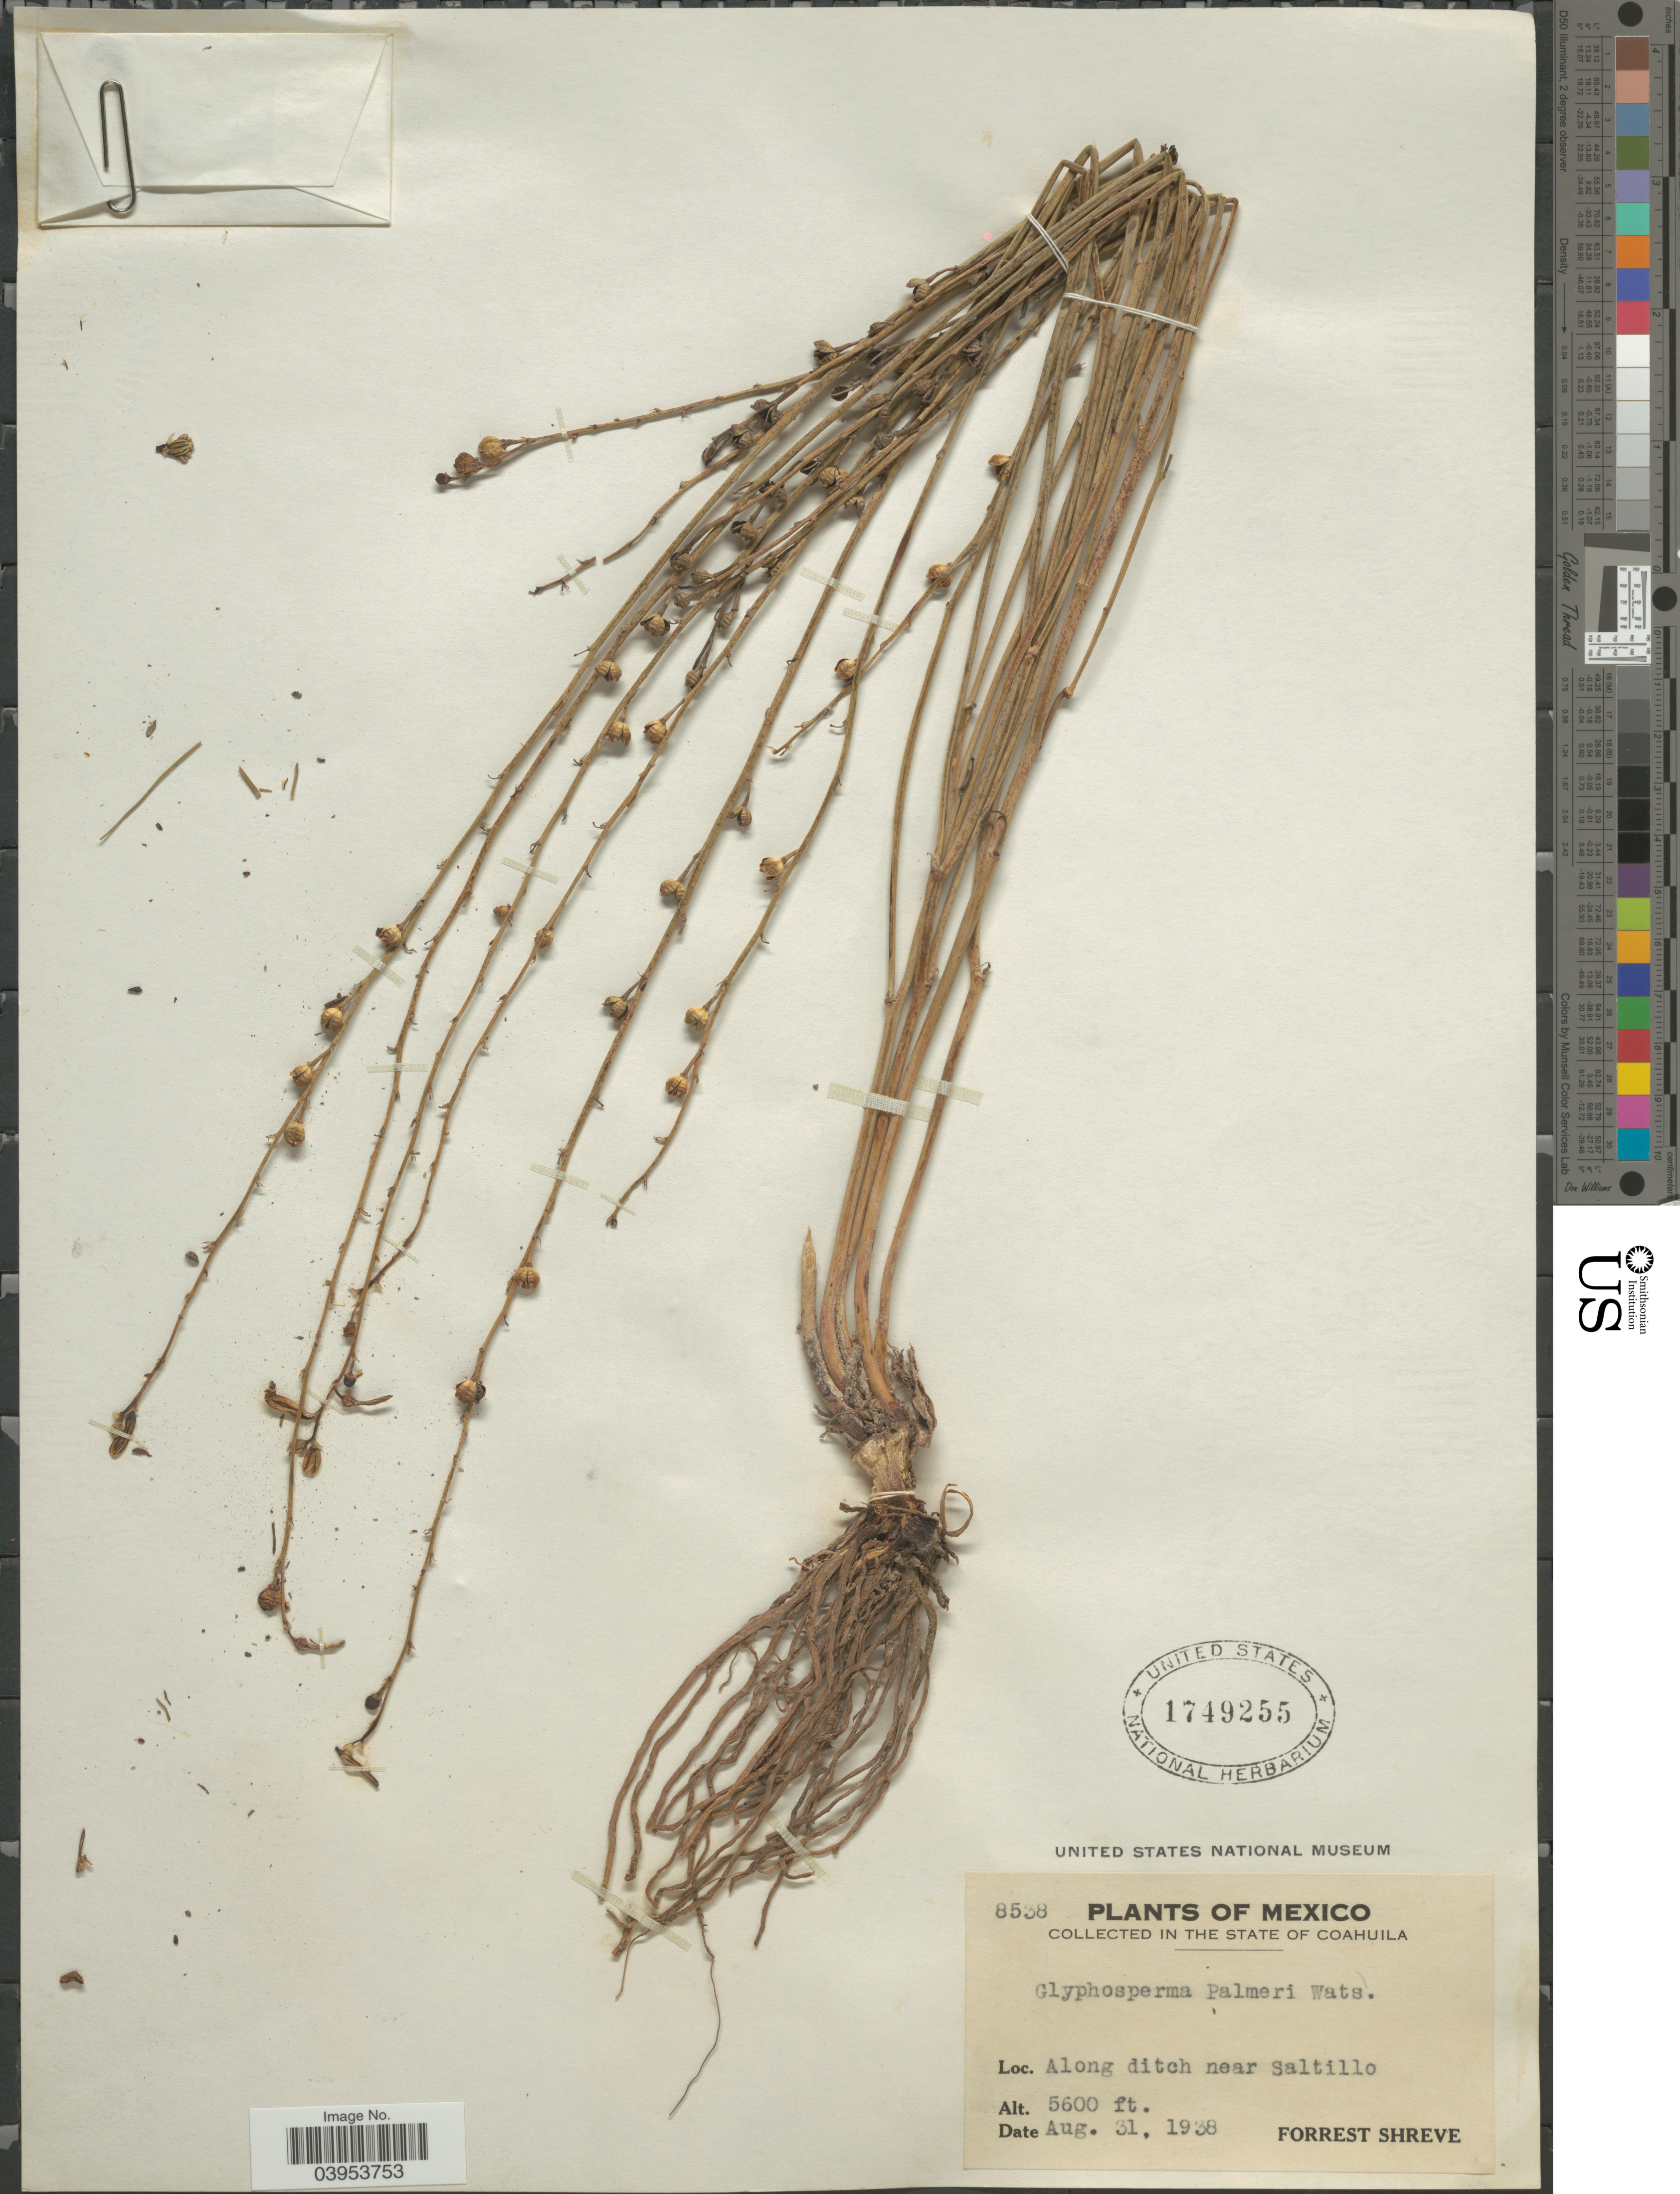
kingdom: Plantae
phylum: Tracheophyta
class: Liliopsida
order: Asparagales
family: Asphodelaceae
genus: Asphodelus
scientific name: Asphodelus fistulosus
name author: L.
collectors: F. Shreve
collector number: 8538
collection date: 1938-08-31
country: Mexico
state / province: Coahuila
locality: Along ditch near Saltillo.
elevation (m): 1707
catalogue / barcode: US 1749255